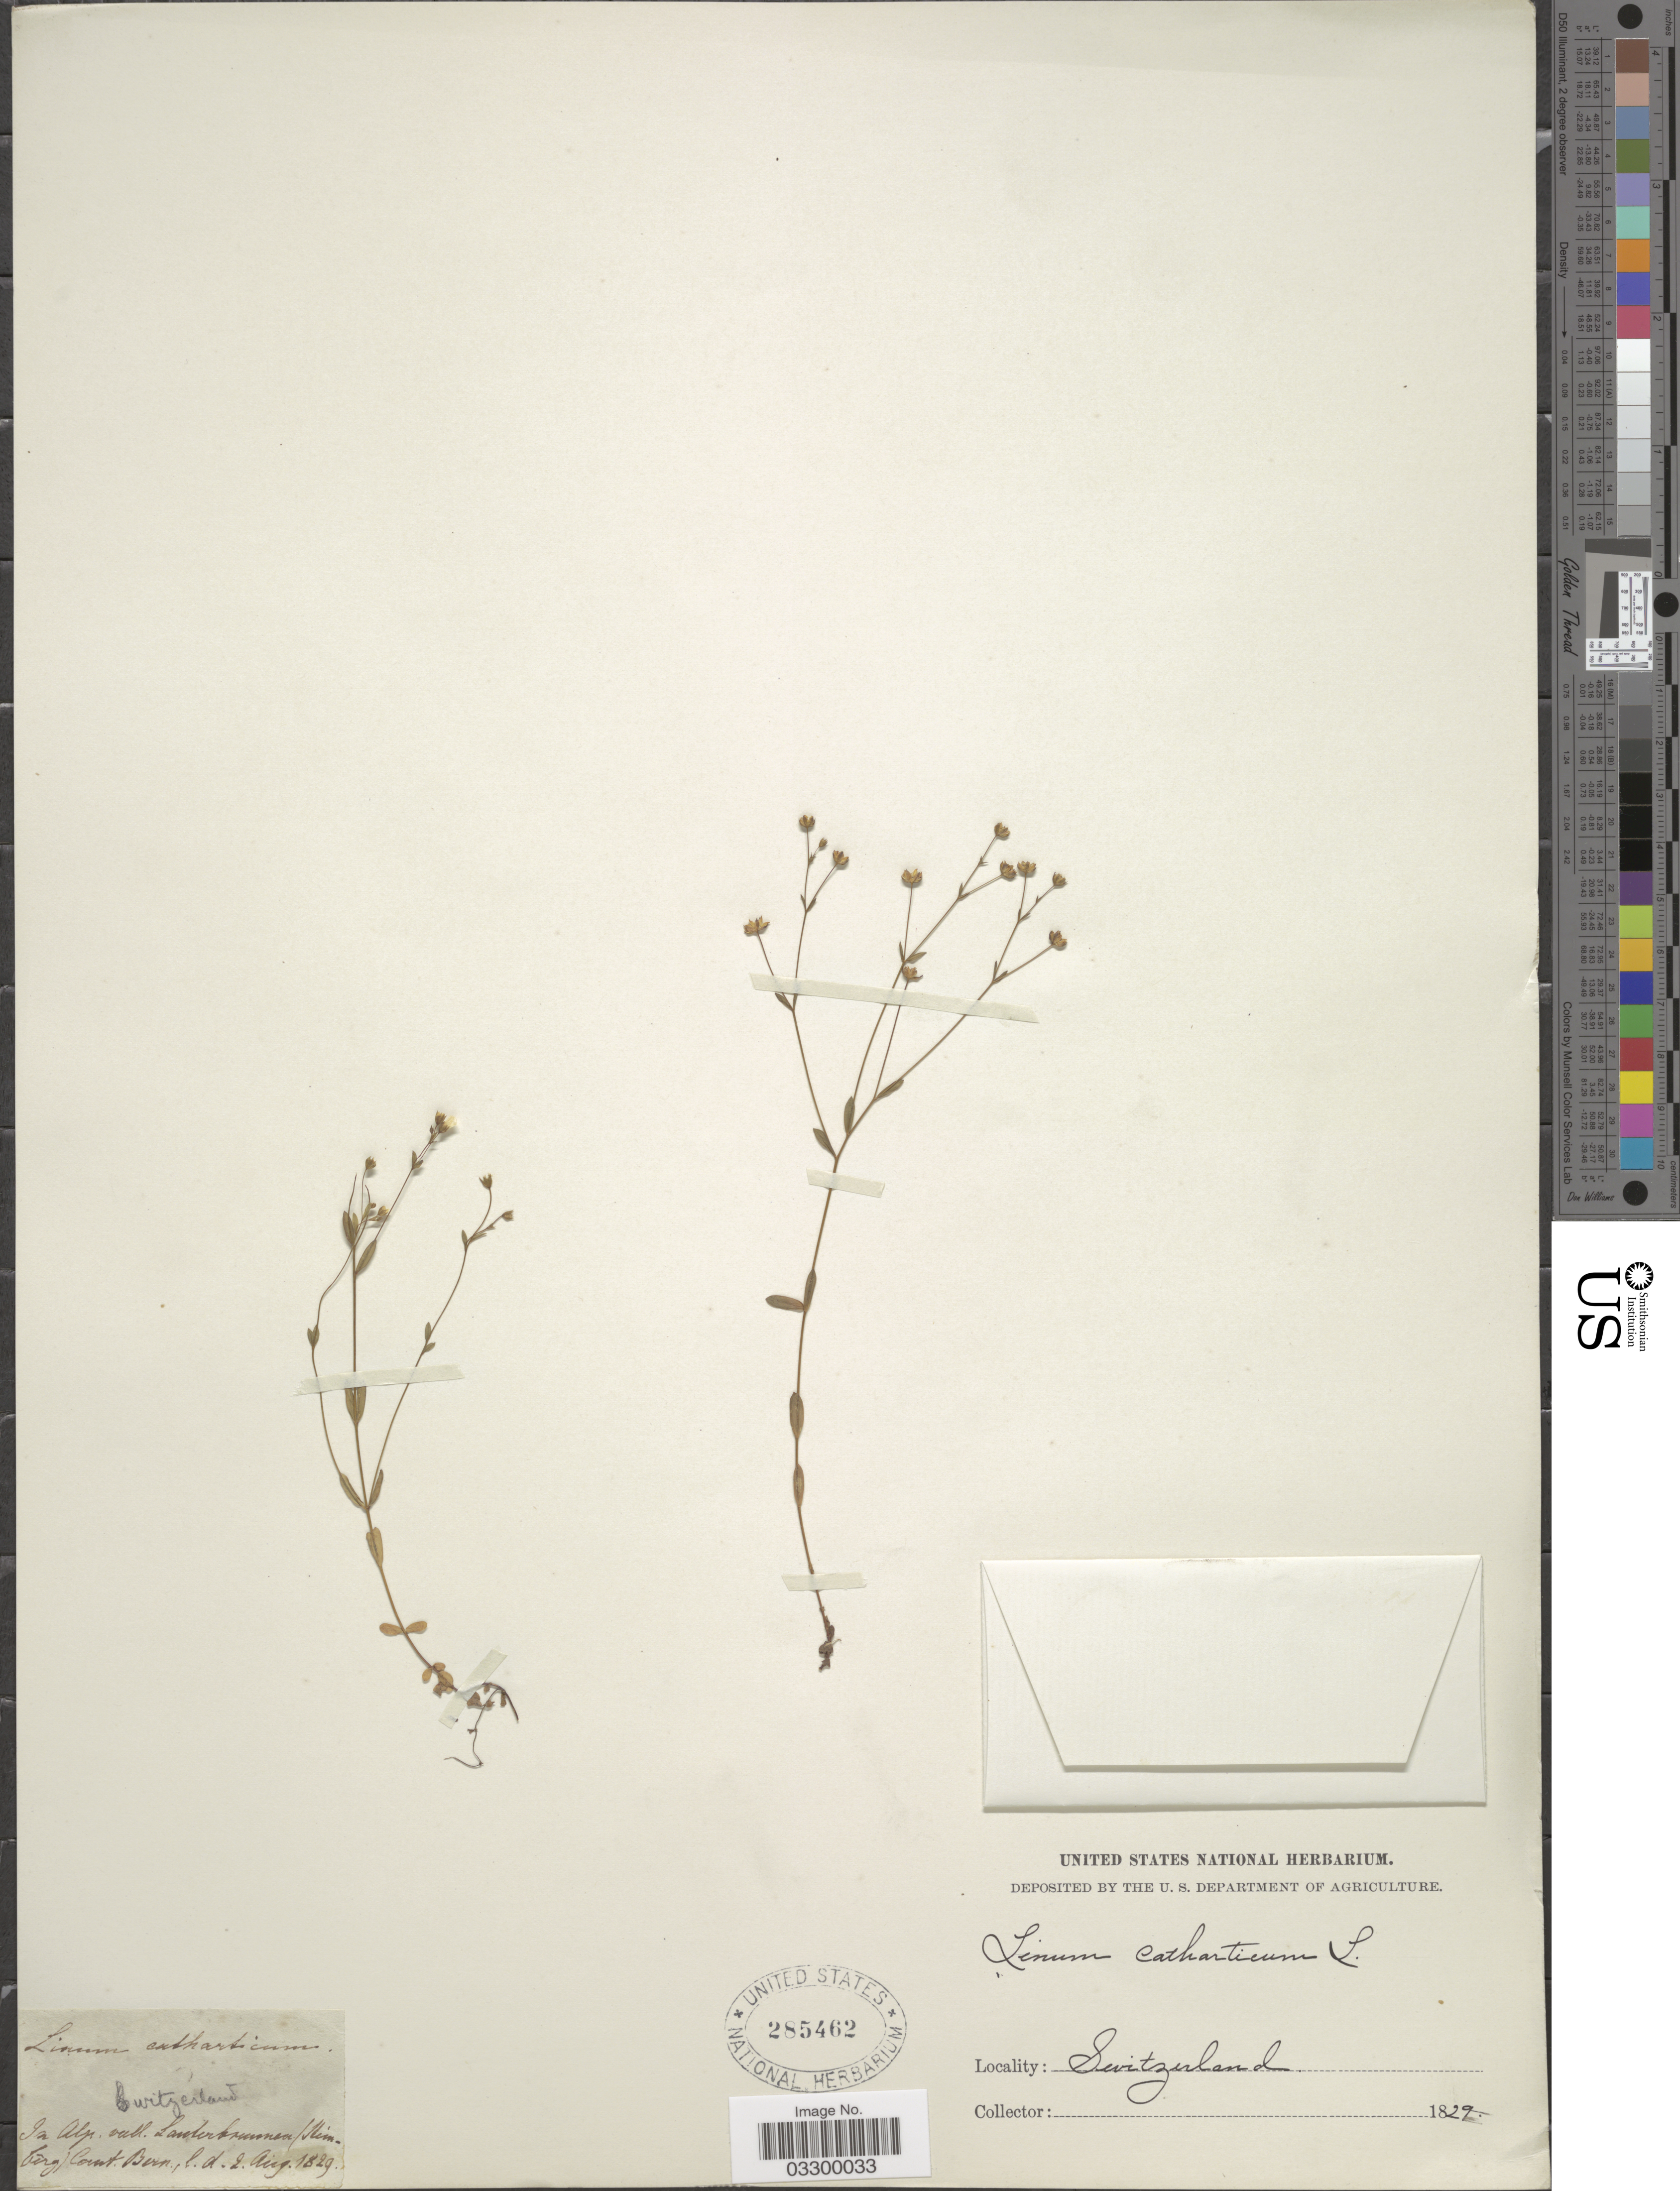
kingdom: Plantae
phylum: Tracheophyta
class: Magnoliopsida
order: Malpighiales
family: Linaceae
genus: Linum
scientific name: Linum catharticum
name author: L.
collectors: ex herb. United States National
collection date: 1829-08-02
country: Switzerland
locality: In Alp. vall. Sanderbrunnen (Steinbérg) Cant Bern.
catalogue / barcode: US 285462